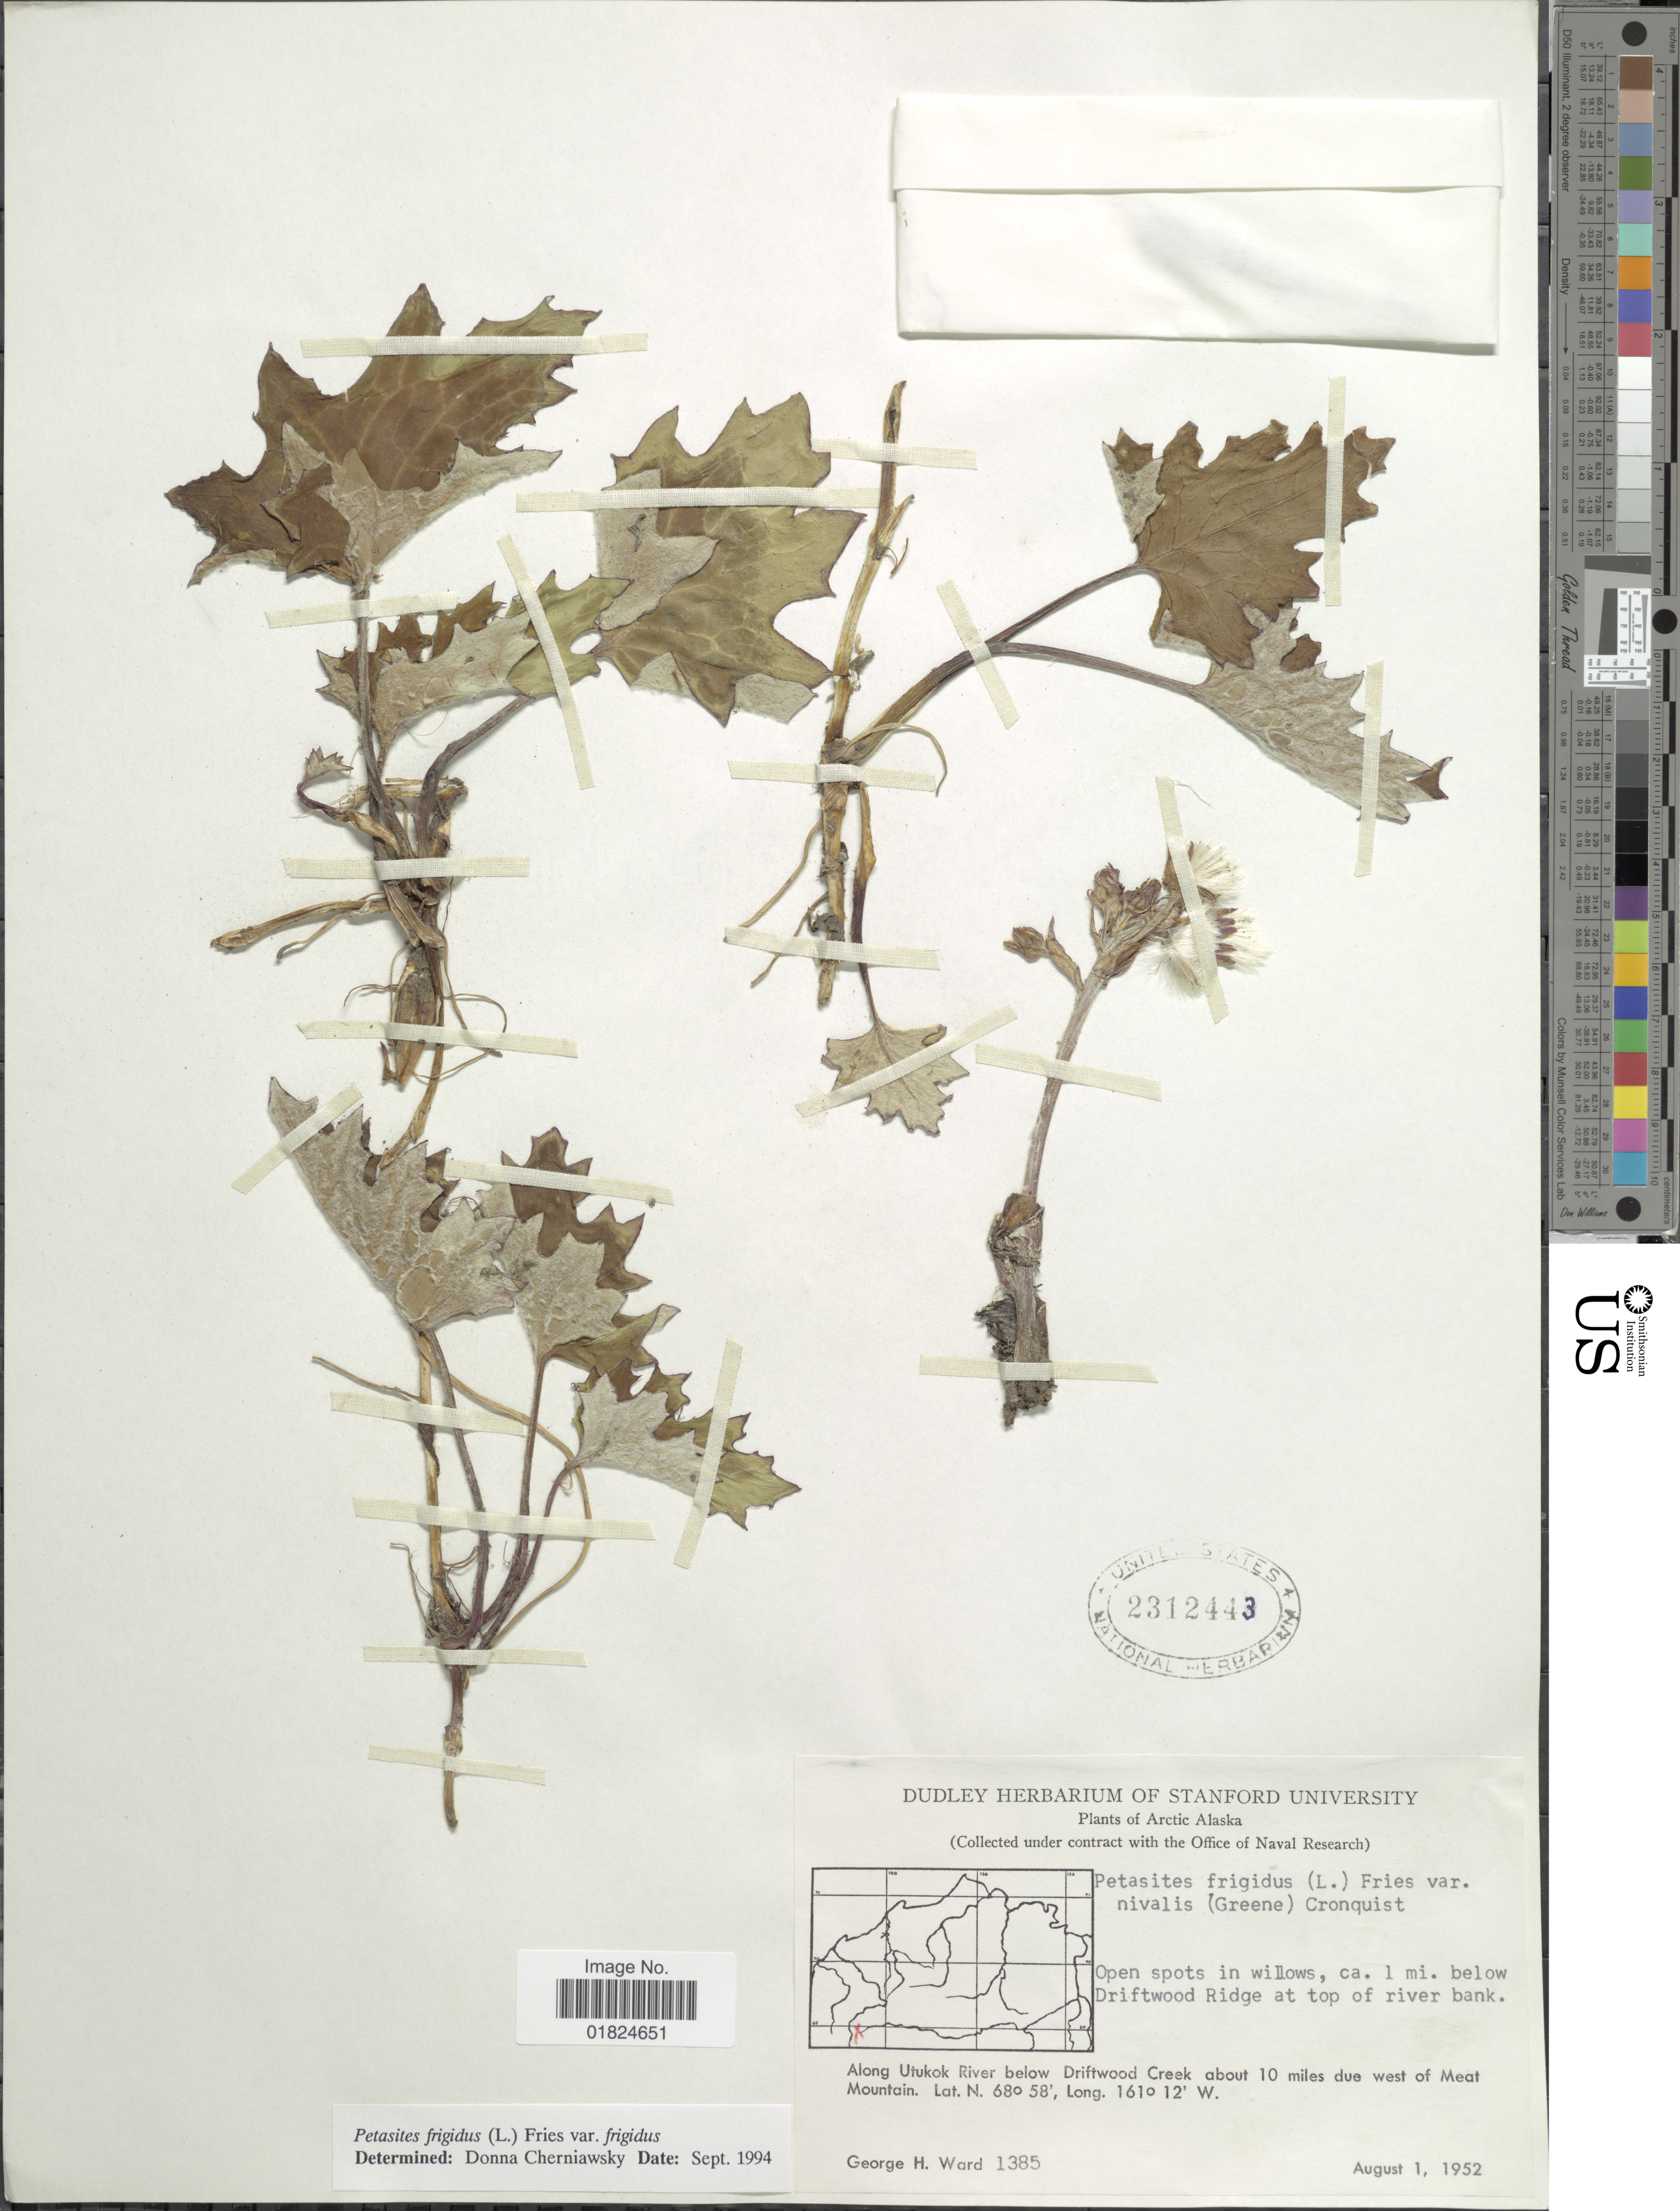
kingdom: Plantae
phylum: Tracheophyta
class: Magnoliopsida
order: Asterales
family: Asteraceae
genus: Petasites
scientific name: Petasites frigidus var. frigidus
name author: (L.) Fr.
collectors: G. H. Ward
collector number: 1385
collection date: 1952-08-01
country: United States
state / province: Alaska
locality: Arctic Alaska. ca. 1 mi. below Driftwood Ridge at top of river bank. Along Utukok River below Driftwood Creek about 10 miles due west of Meat Mountain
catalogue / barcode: US 2312443